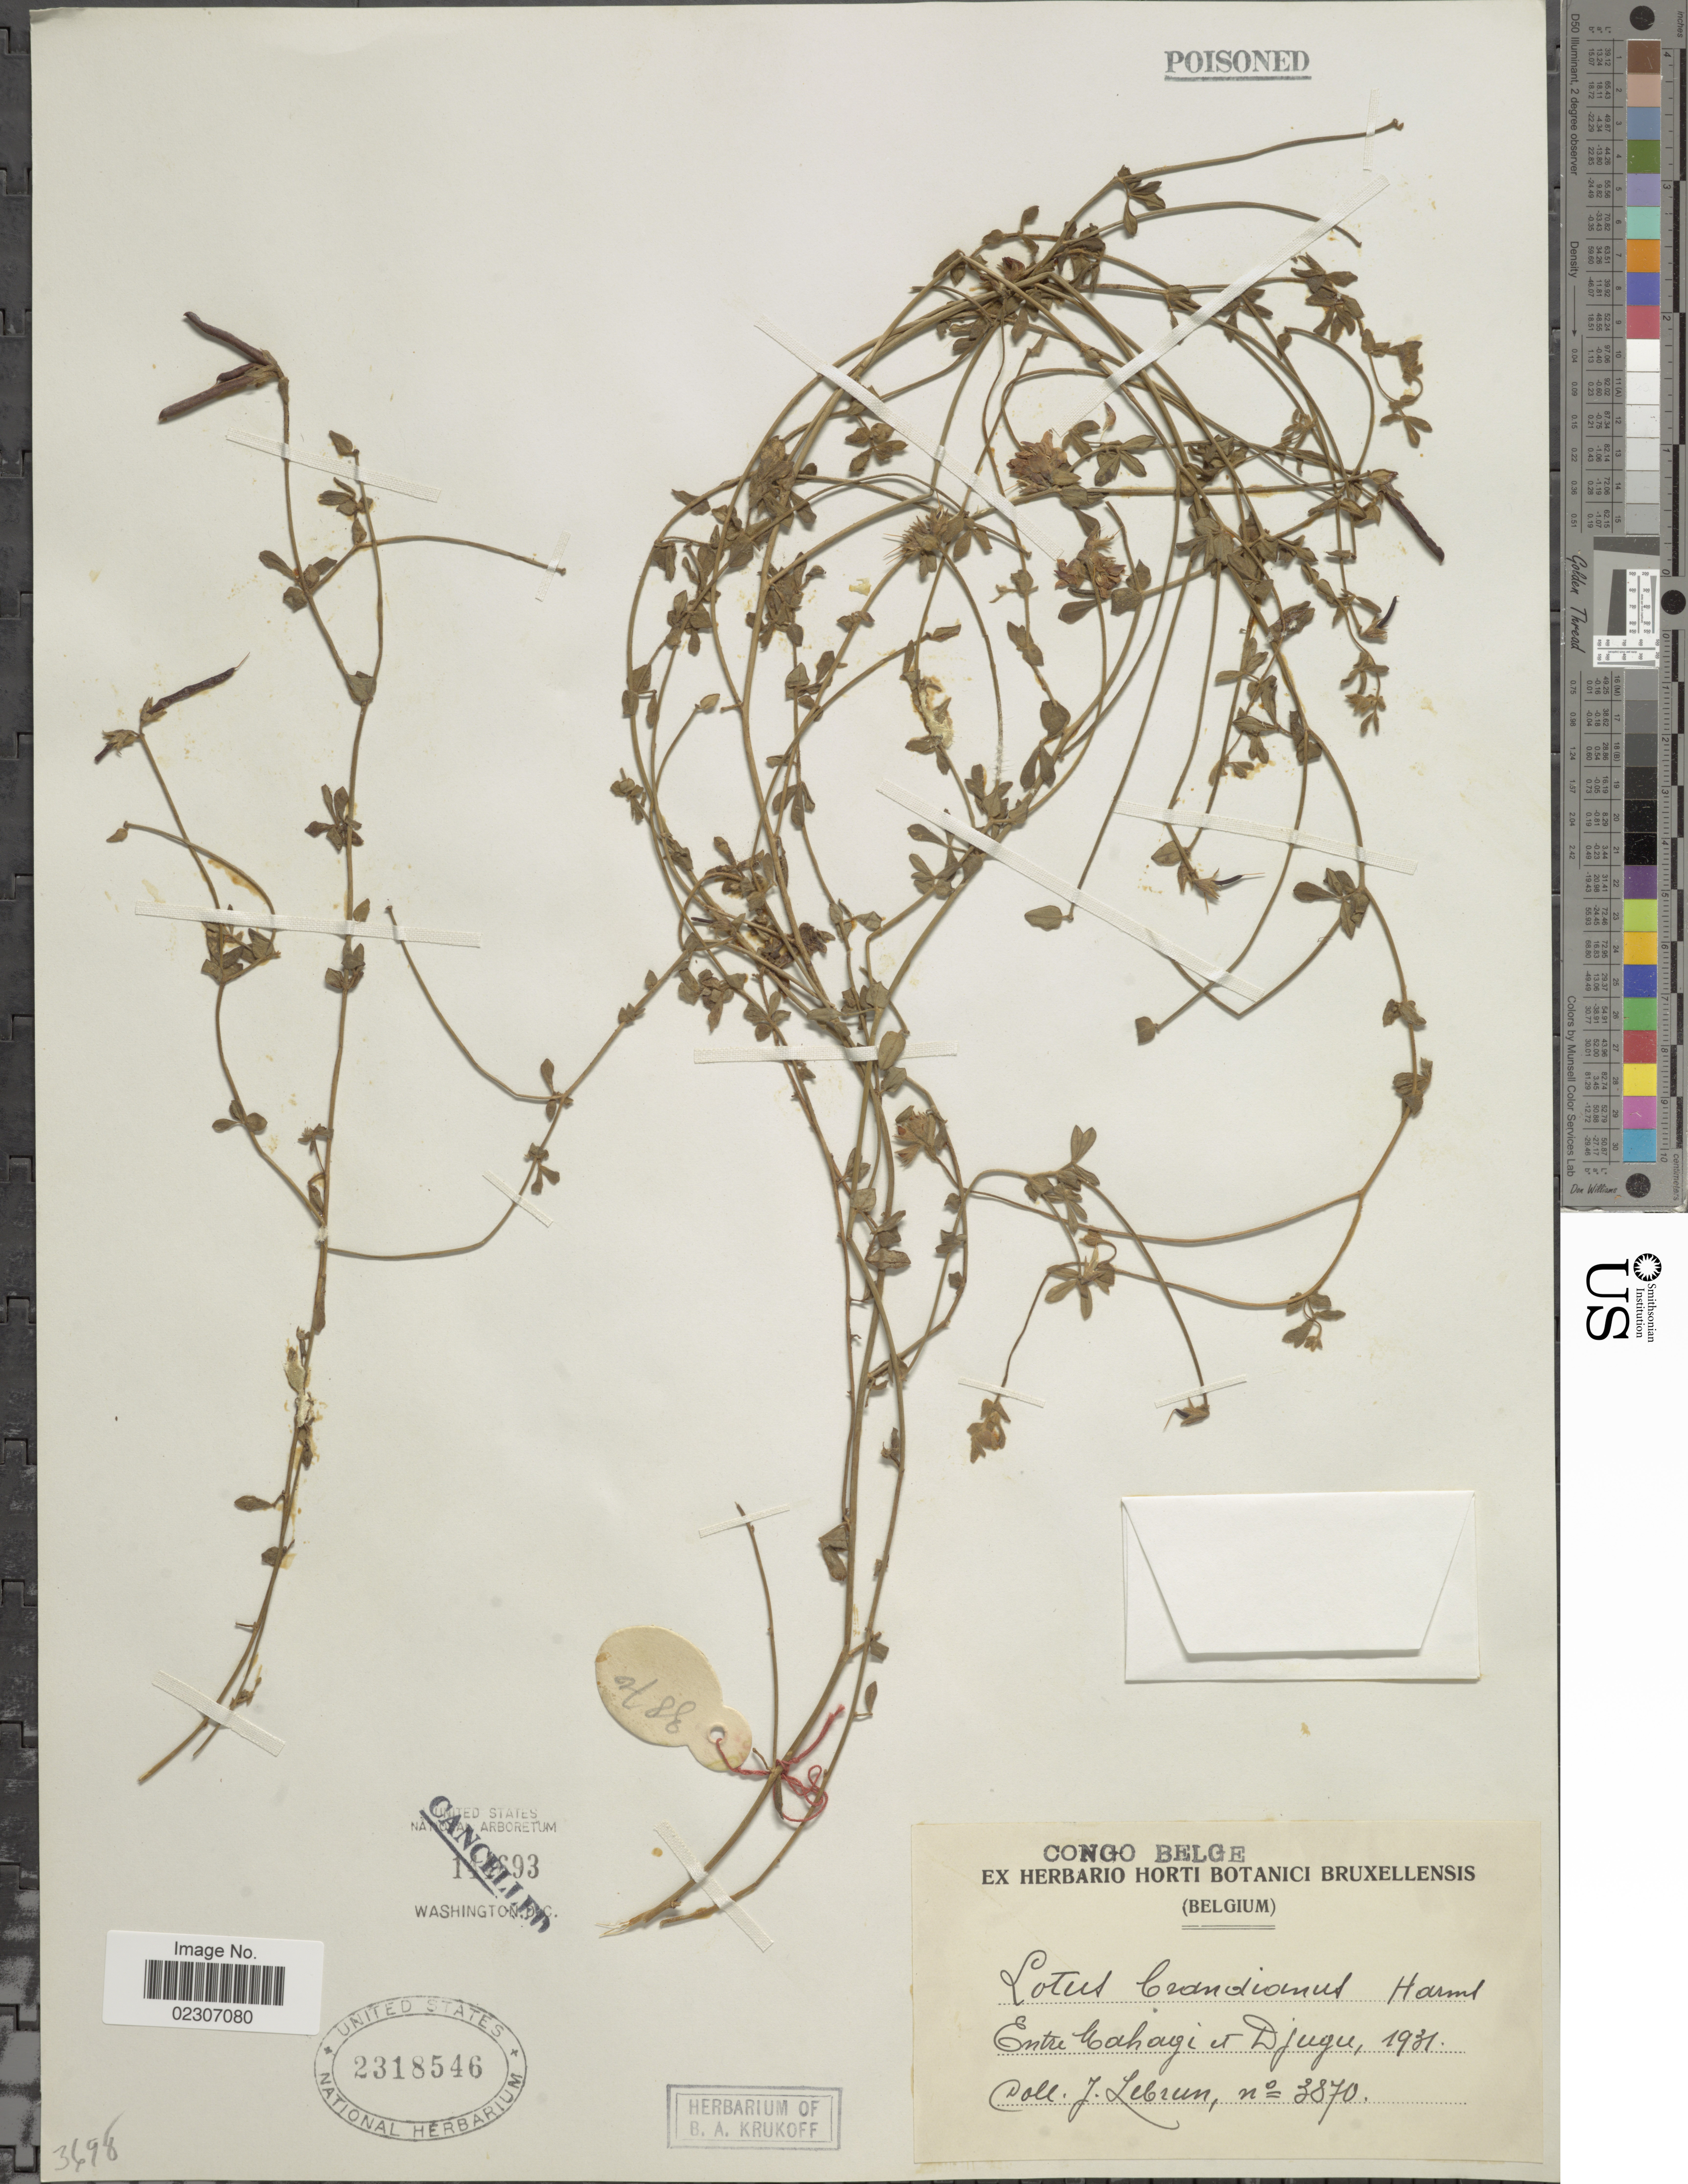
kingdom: Plantae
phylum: Tracheophyta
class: Magnoliopsida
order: Fabales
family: Fabaceae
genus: Lotus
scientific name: Lotus brandianus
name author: Harms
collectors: J. A. Lebrun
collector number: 3370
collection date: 1931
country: Congo, Democratic Republic of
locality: Congo Belge, Entre Mahagi et Djugu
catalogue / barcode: US 2318546